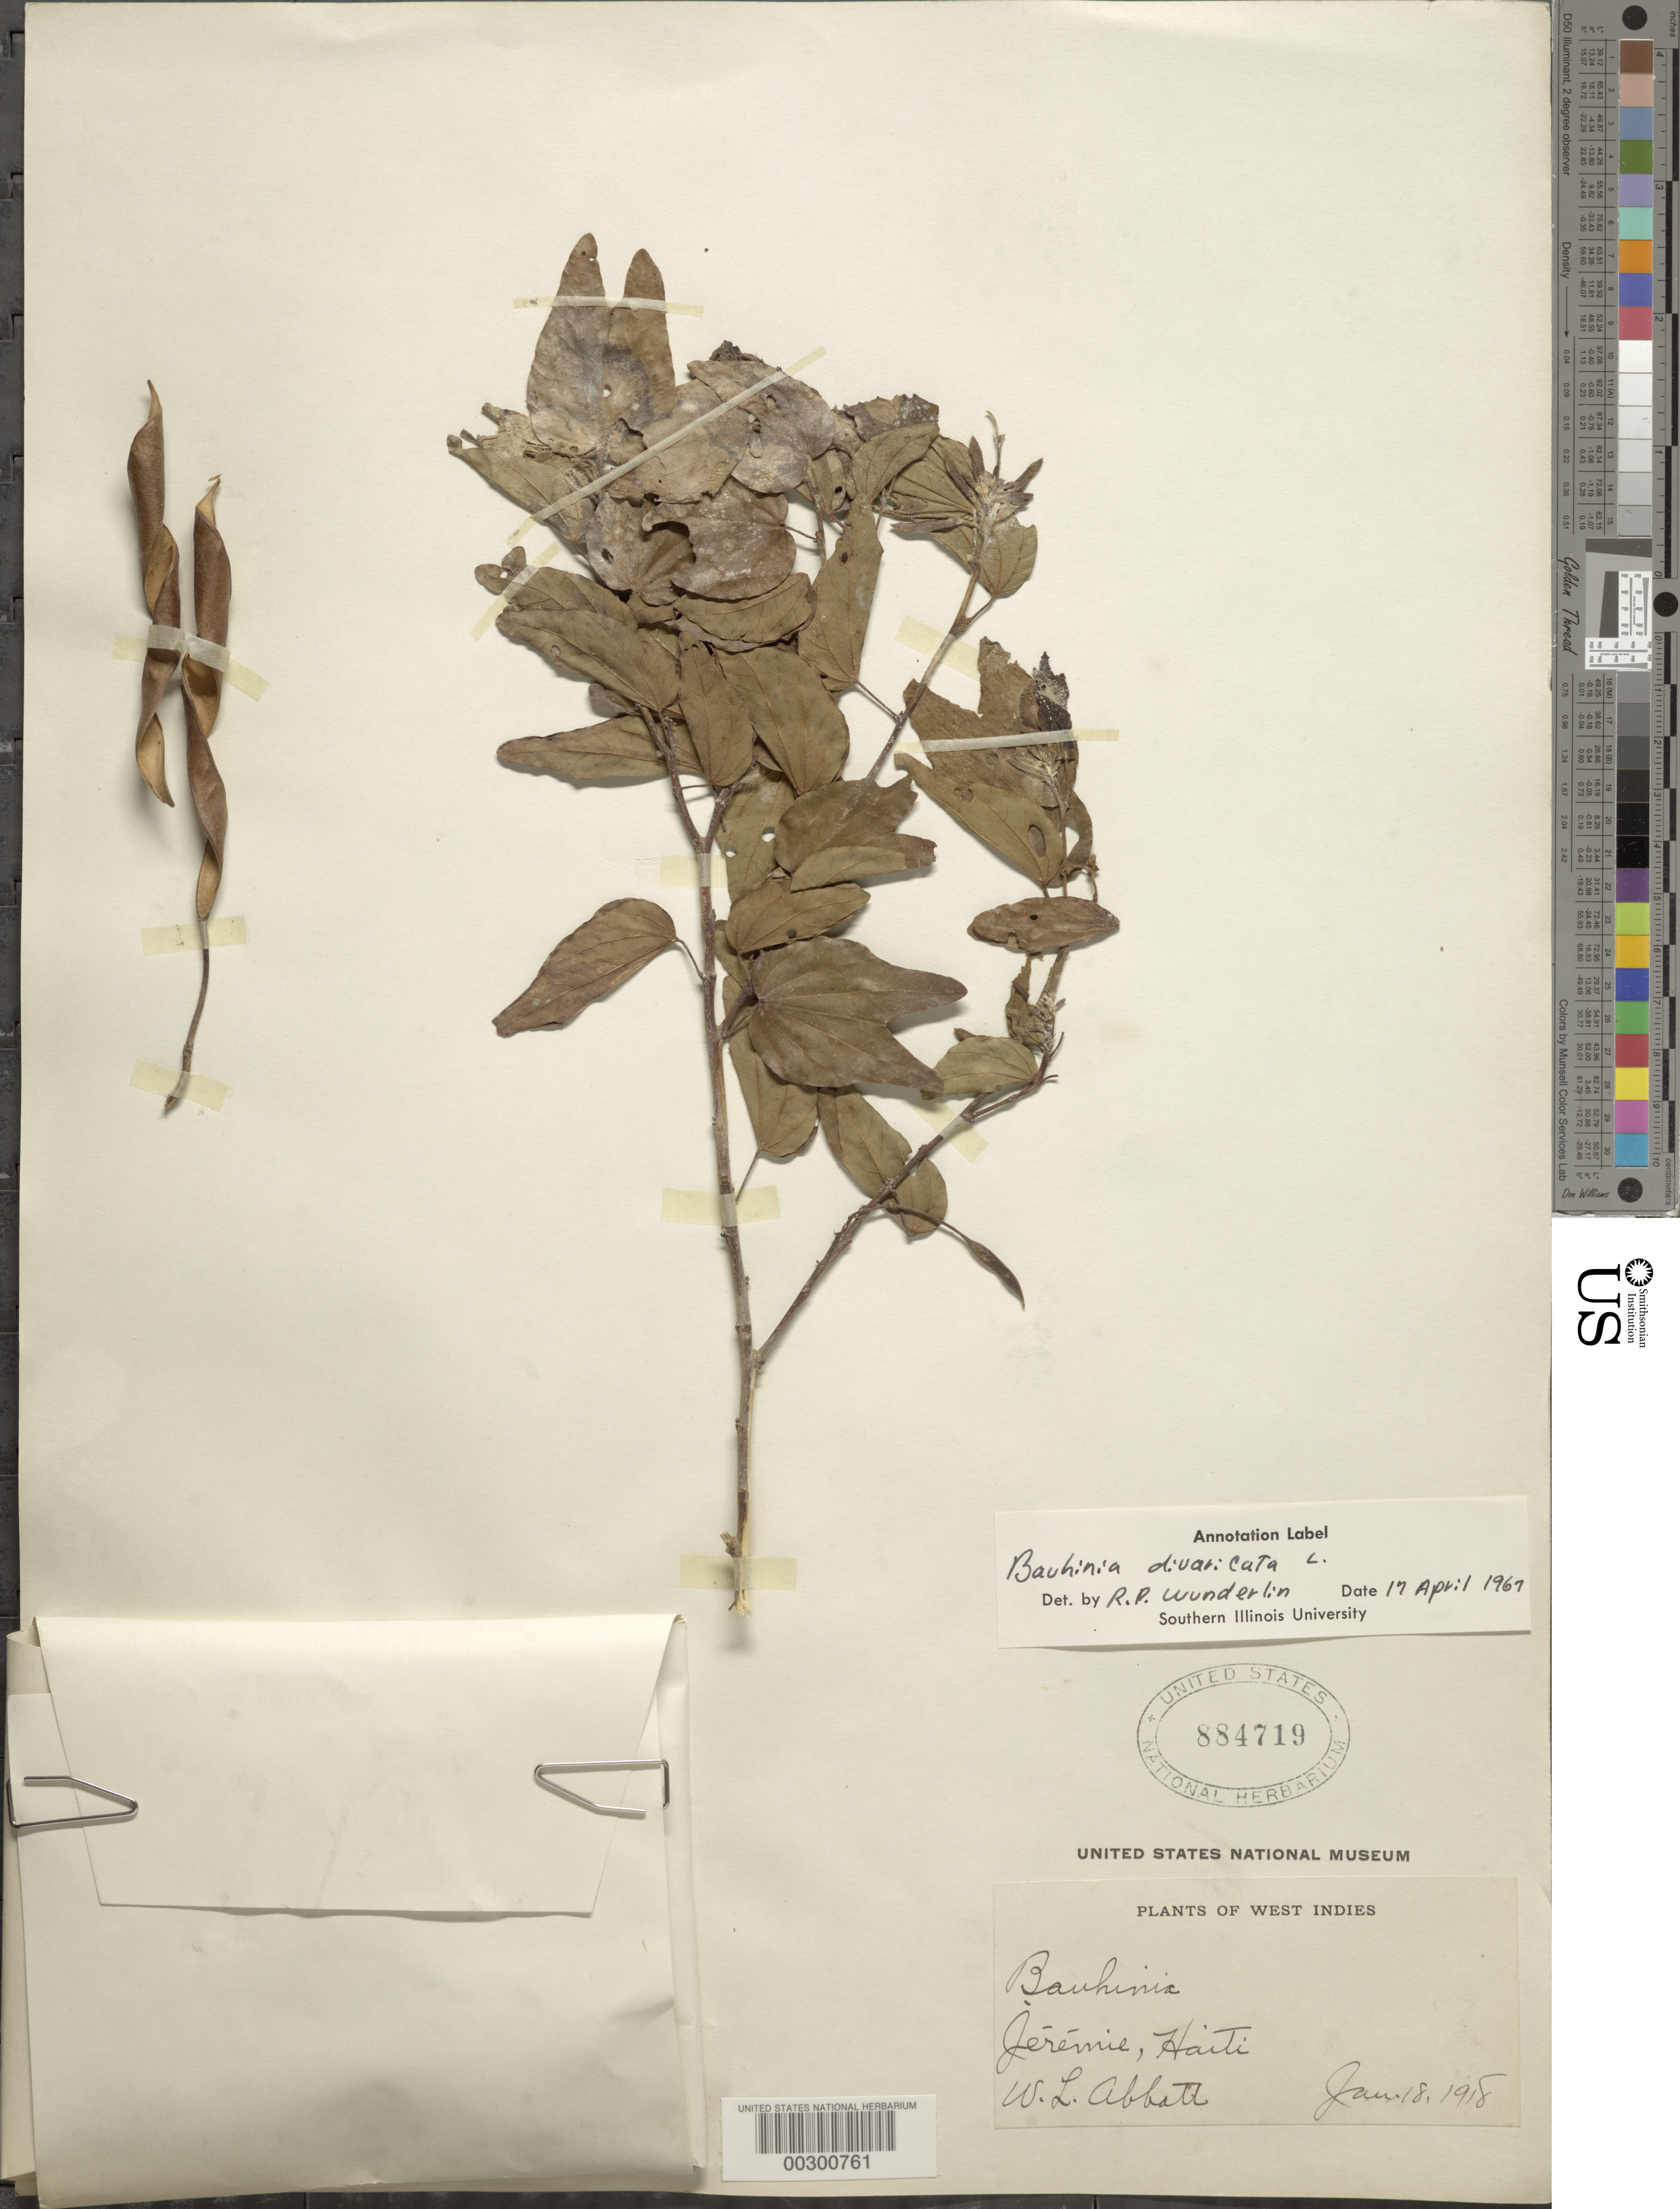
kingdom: Plantae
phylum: Tracheophyta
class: Magnoliopsida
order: Fabales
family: Fabaceae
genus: Bauhinia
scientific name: Bauhinia divaricata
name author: L.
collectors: W. L. Abbott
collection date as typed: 18 Jan 1918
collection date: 1918-01-18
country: Haiti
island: Hispaniola Island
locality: Jeremie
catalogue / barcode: US 884719